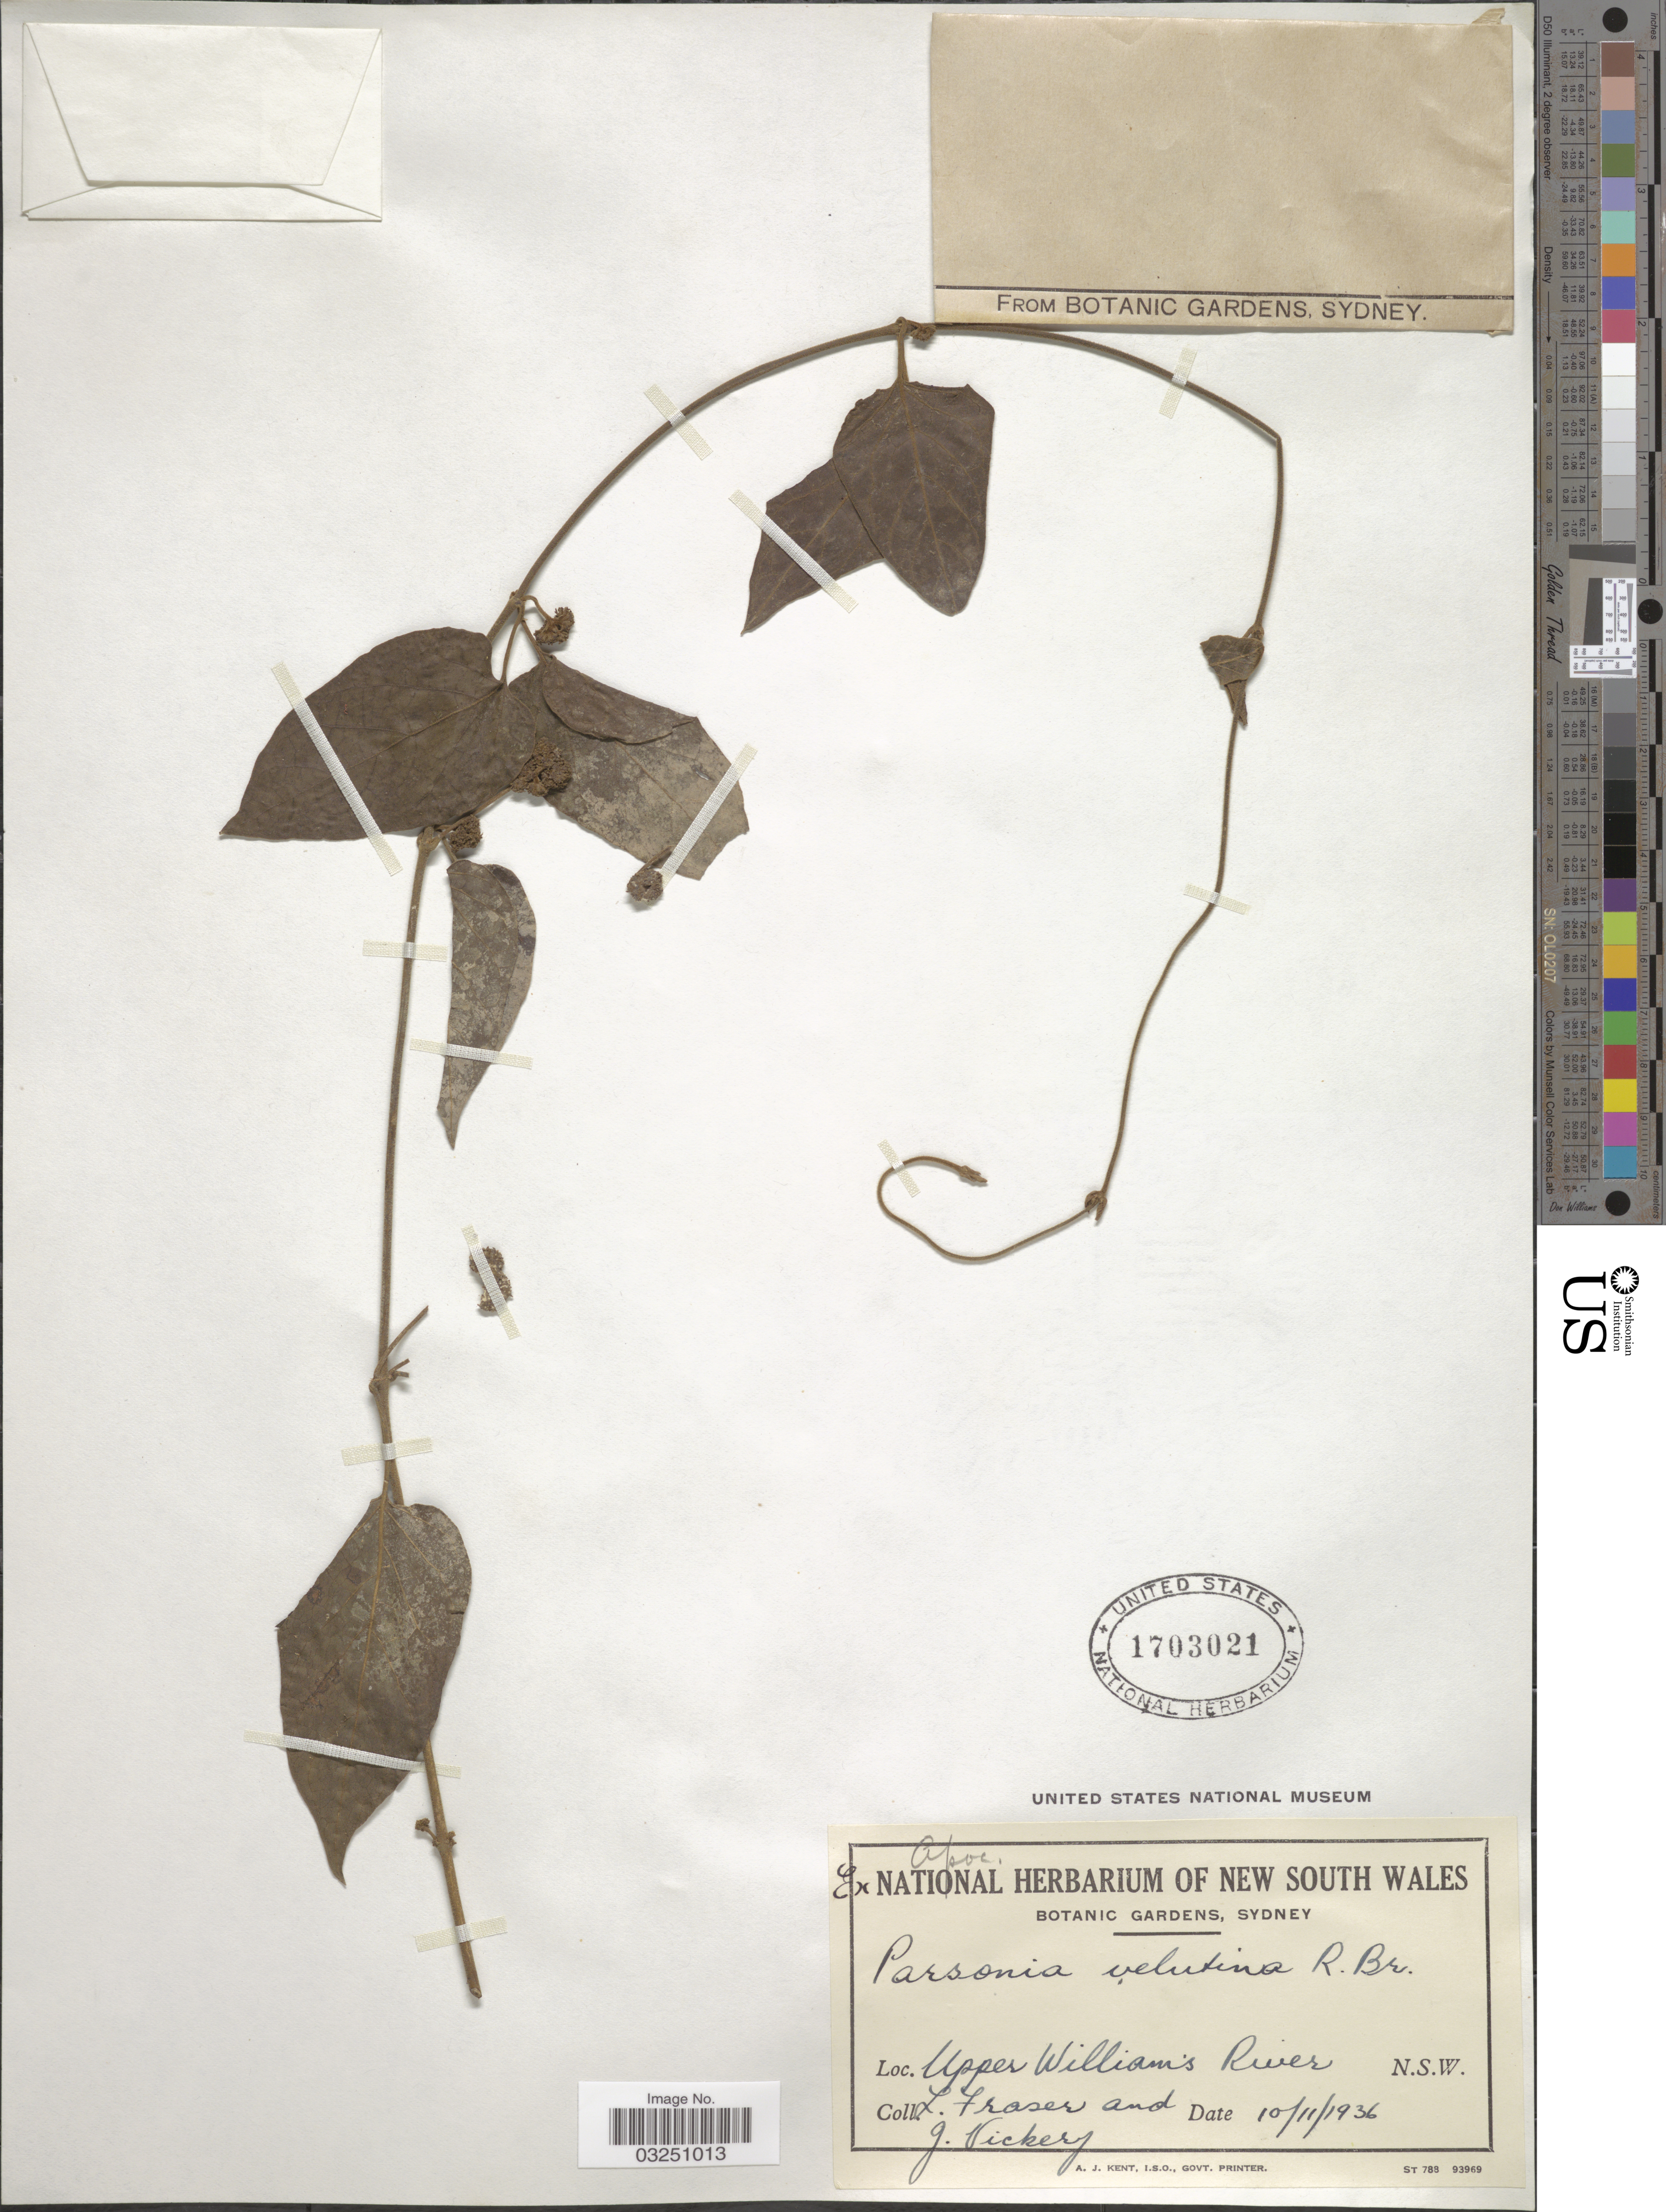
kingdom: Plantae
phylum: Tracheophyta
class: Magnoliopsida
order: Gentianales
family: Apocynaceae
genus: Parsonsia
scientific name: Parsonsia velutina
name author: R. Br.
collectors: L. Fraser & J. Vickery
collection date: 1936-11-10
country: Australia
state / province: New South Wales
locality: Upper William's River.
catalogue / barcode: US 1703021